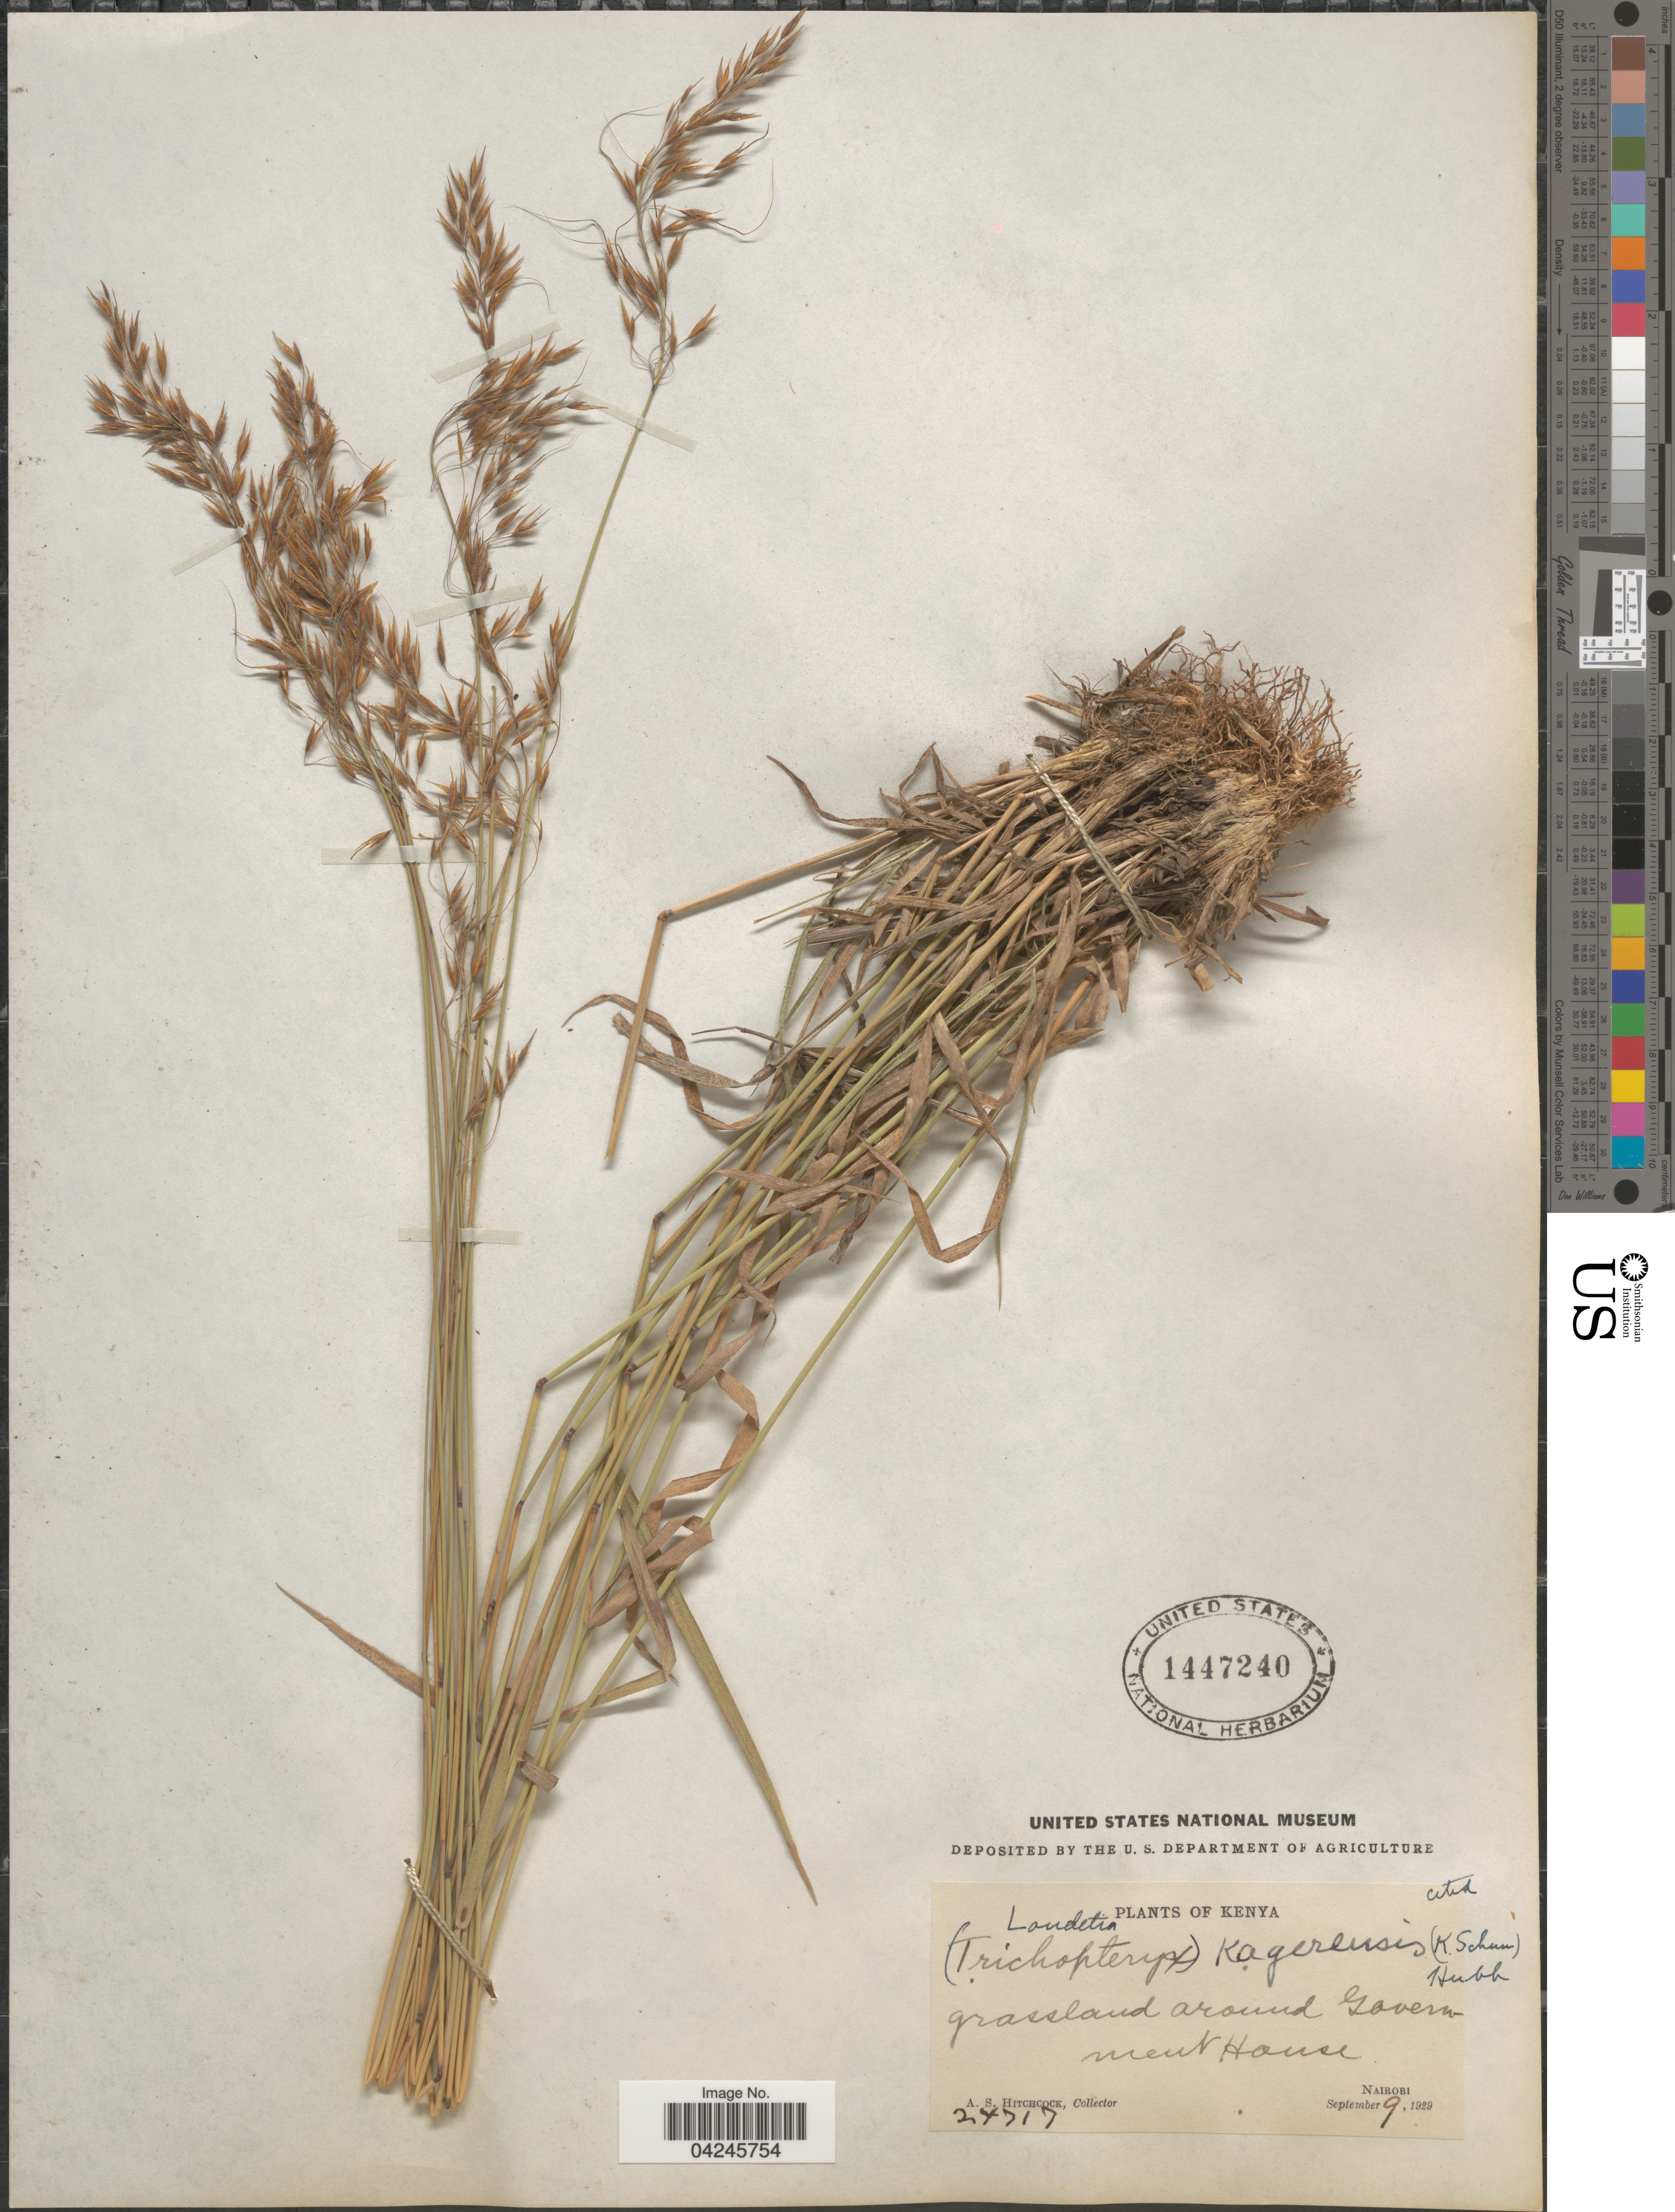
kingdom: Plantae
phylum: Tracheophyta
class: Liliopsida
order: Poales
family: Poaceae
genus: Loudetia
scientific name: Loudetia kagerensis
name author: (K. Schum.) Hutch.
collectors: A. S. Hitchcock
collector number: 24717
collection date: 1929-09-09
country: Kenya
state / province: Nairobi Area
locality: Grassland aroung Government Hanse. Nairobi.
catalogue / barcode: US 1447240